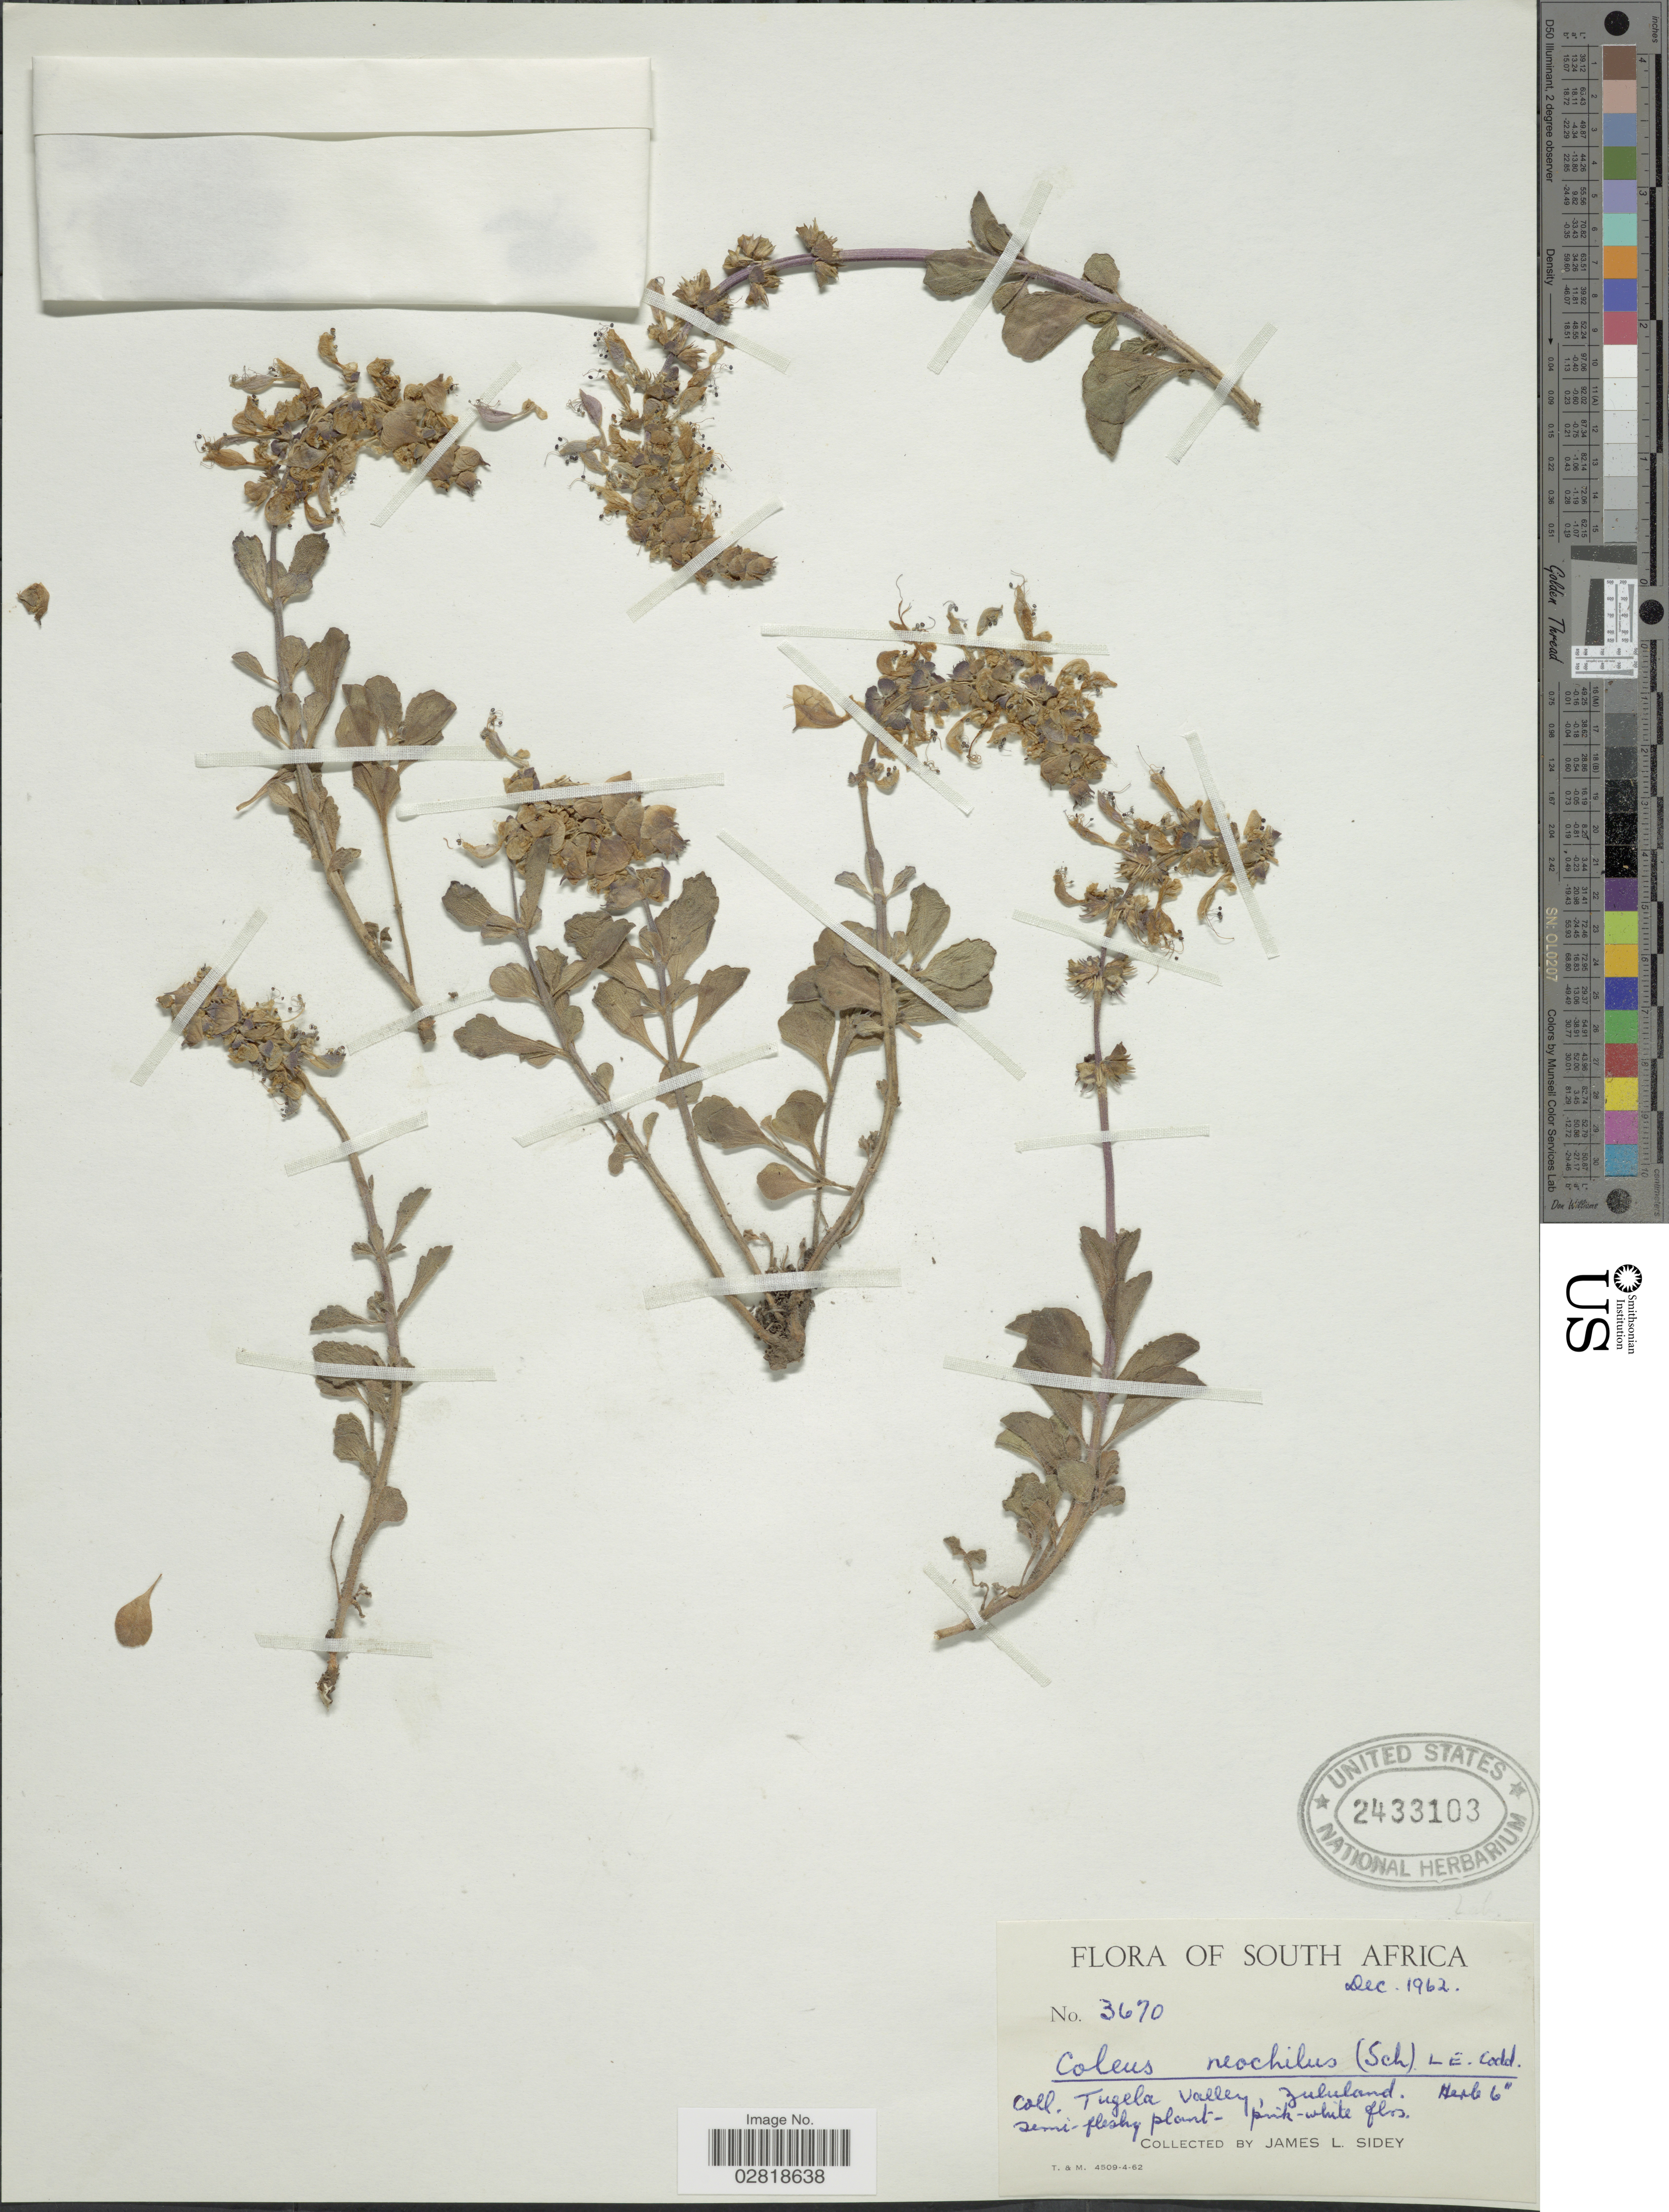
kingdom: Plantae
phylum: Tracheophyta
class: Magnoliopsida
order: Lamiales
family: Lamiaceae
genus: Plectranthus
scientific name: Plectranthus neochilus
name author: Schltr.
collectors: J. L. Sidey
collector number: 3670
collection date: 1962-12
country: South Africa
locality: Coll. Tugela Valley, Zululand.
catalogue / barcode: US 2433103